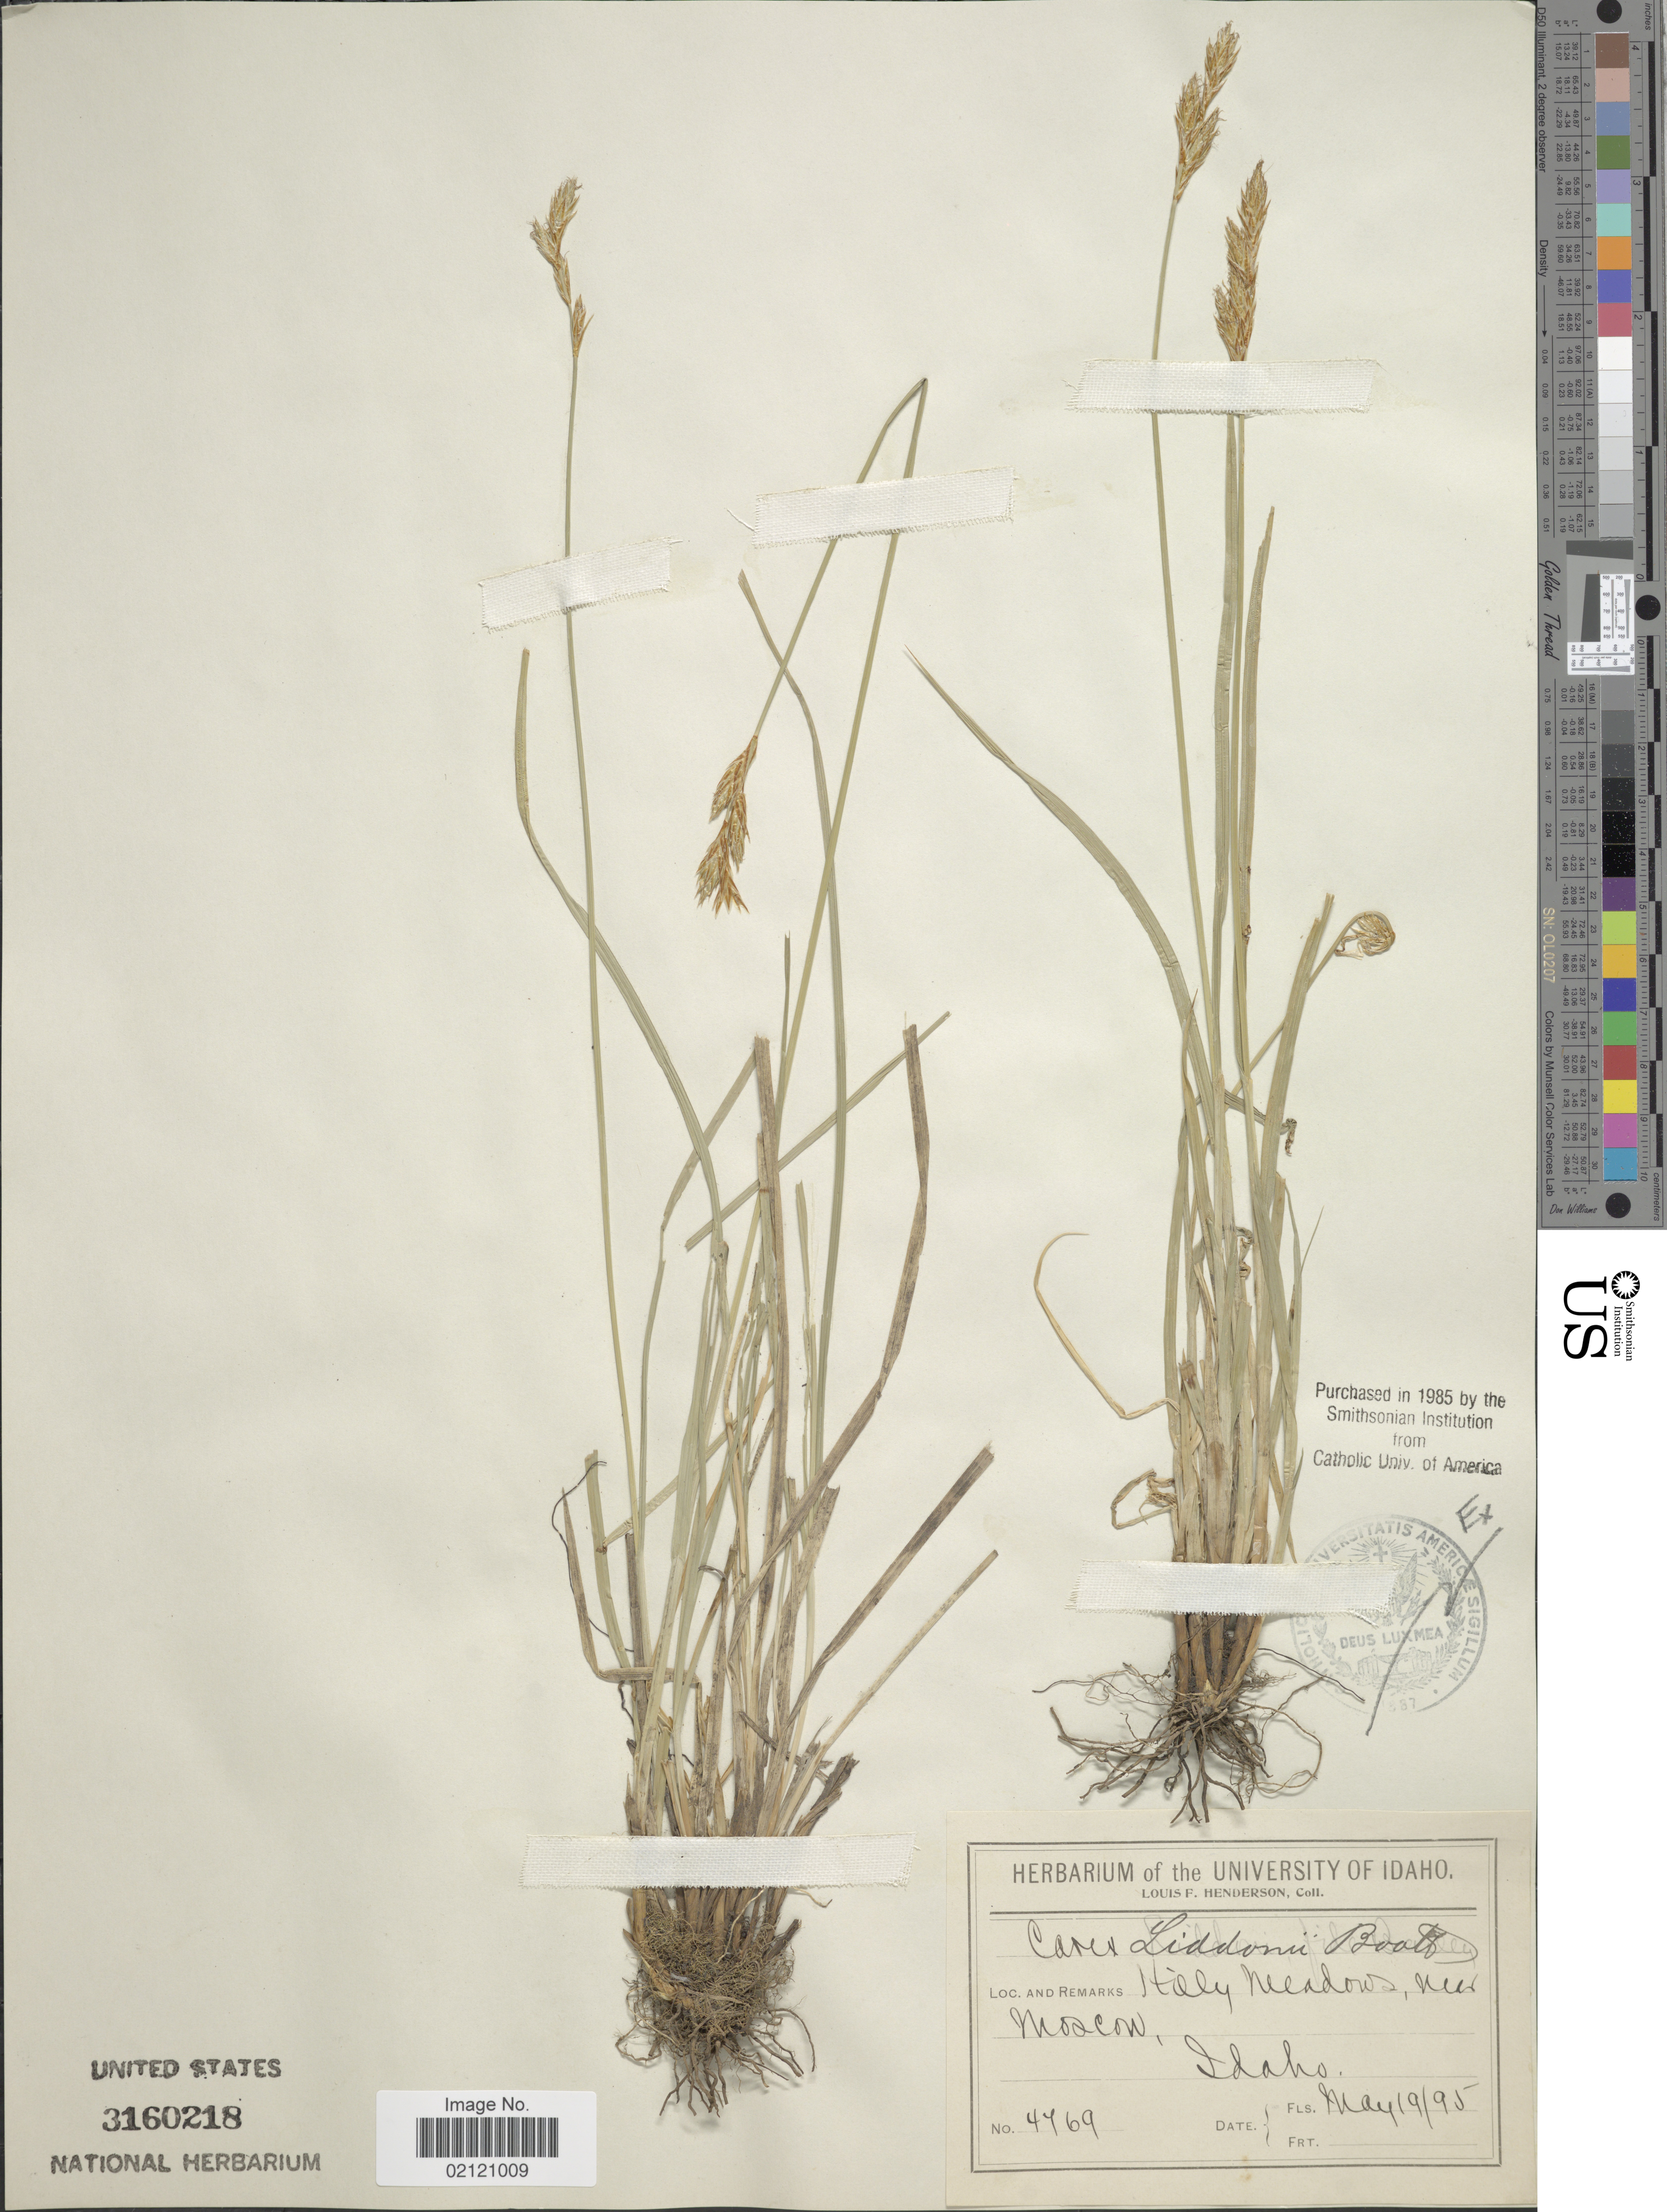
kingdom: Plantae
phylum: Tracheophyta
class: Liliopsida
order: Poales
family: Cyperaceae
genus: Carex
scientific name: Carex petasata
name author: Dewey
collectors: L. Henderson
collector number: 4769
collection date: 1895-05-19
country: United States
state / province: Idaho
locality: Moscow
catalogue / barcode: US 3160218